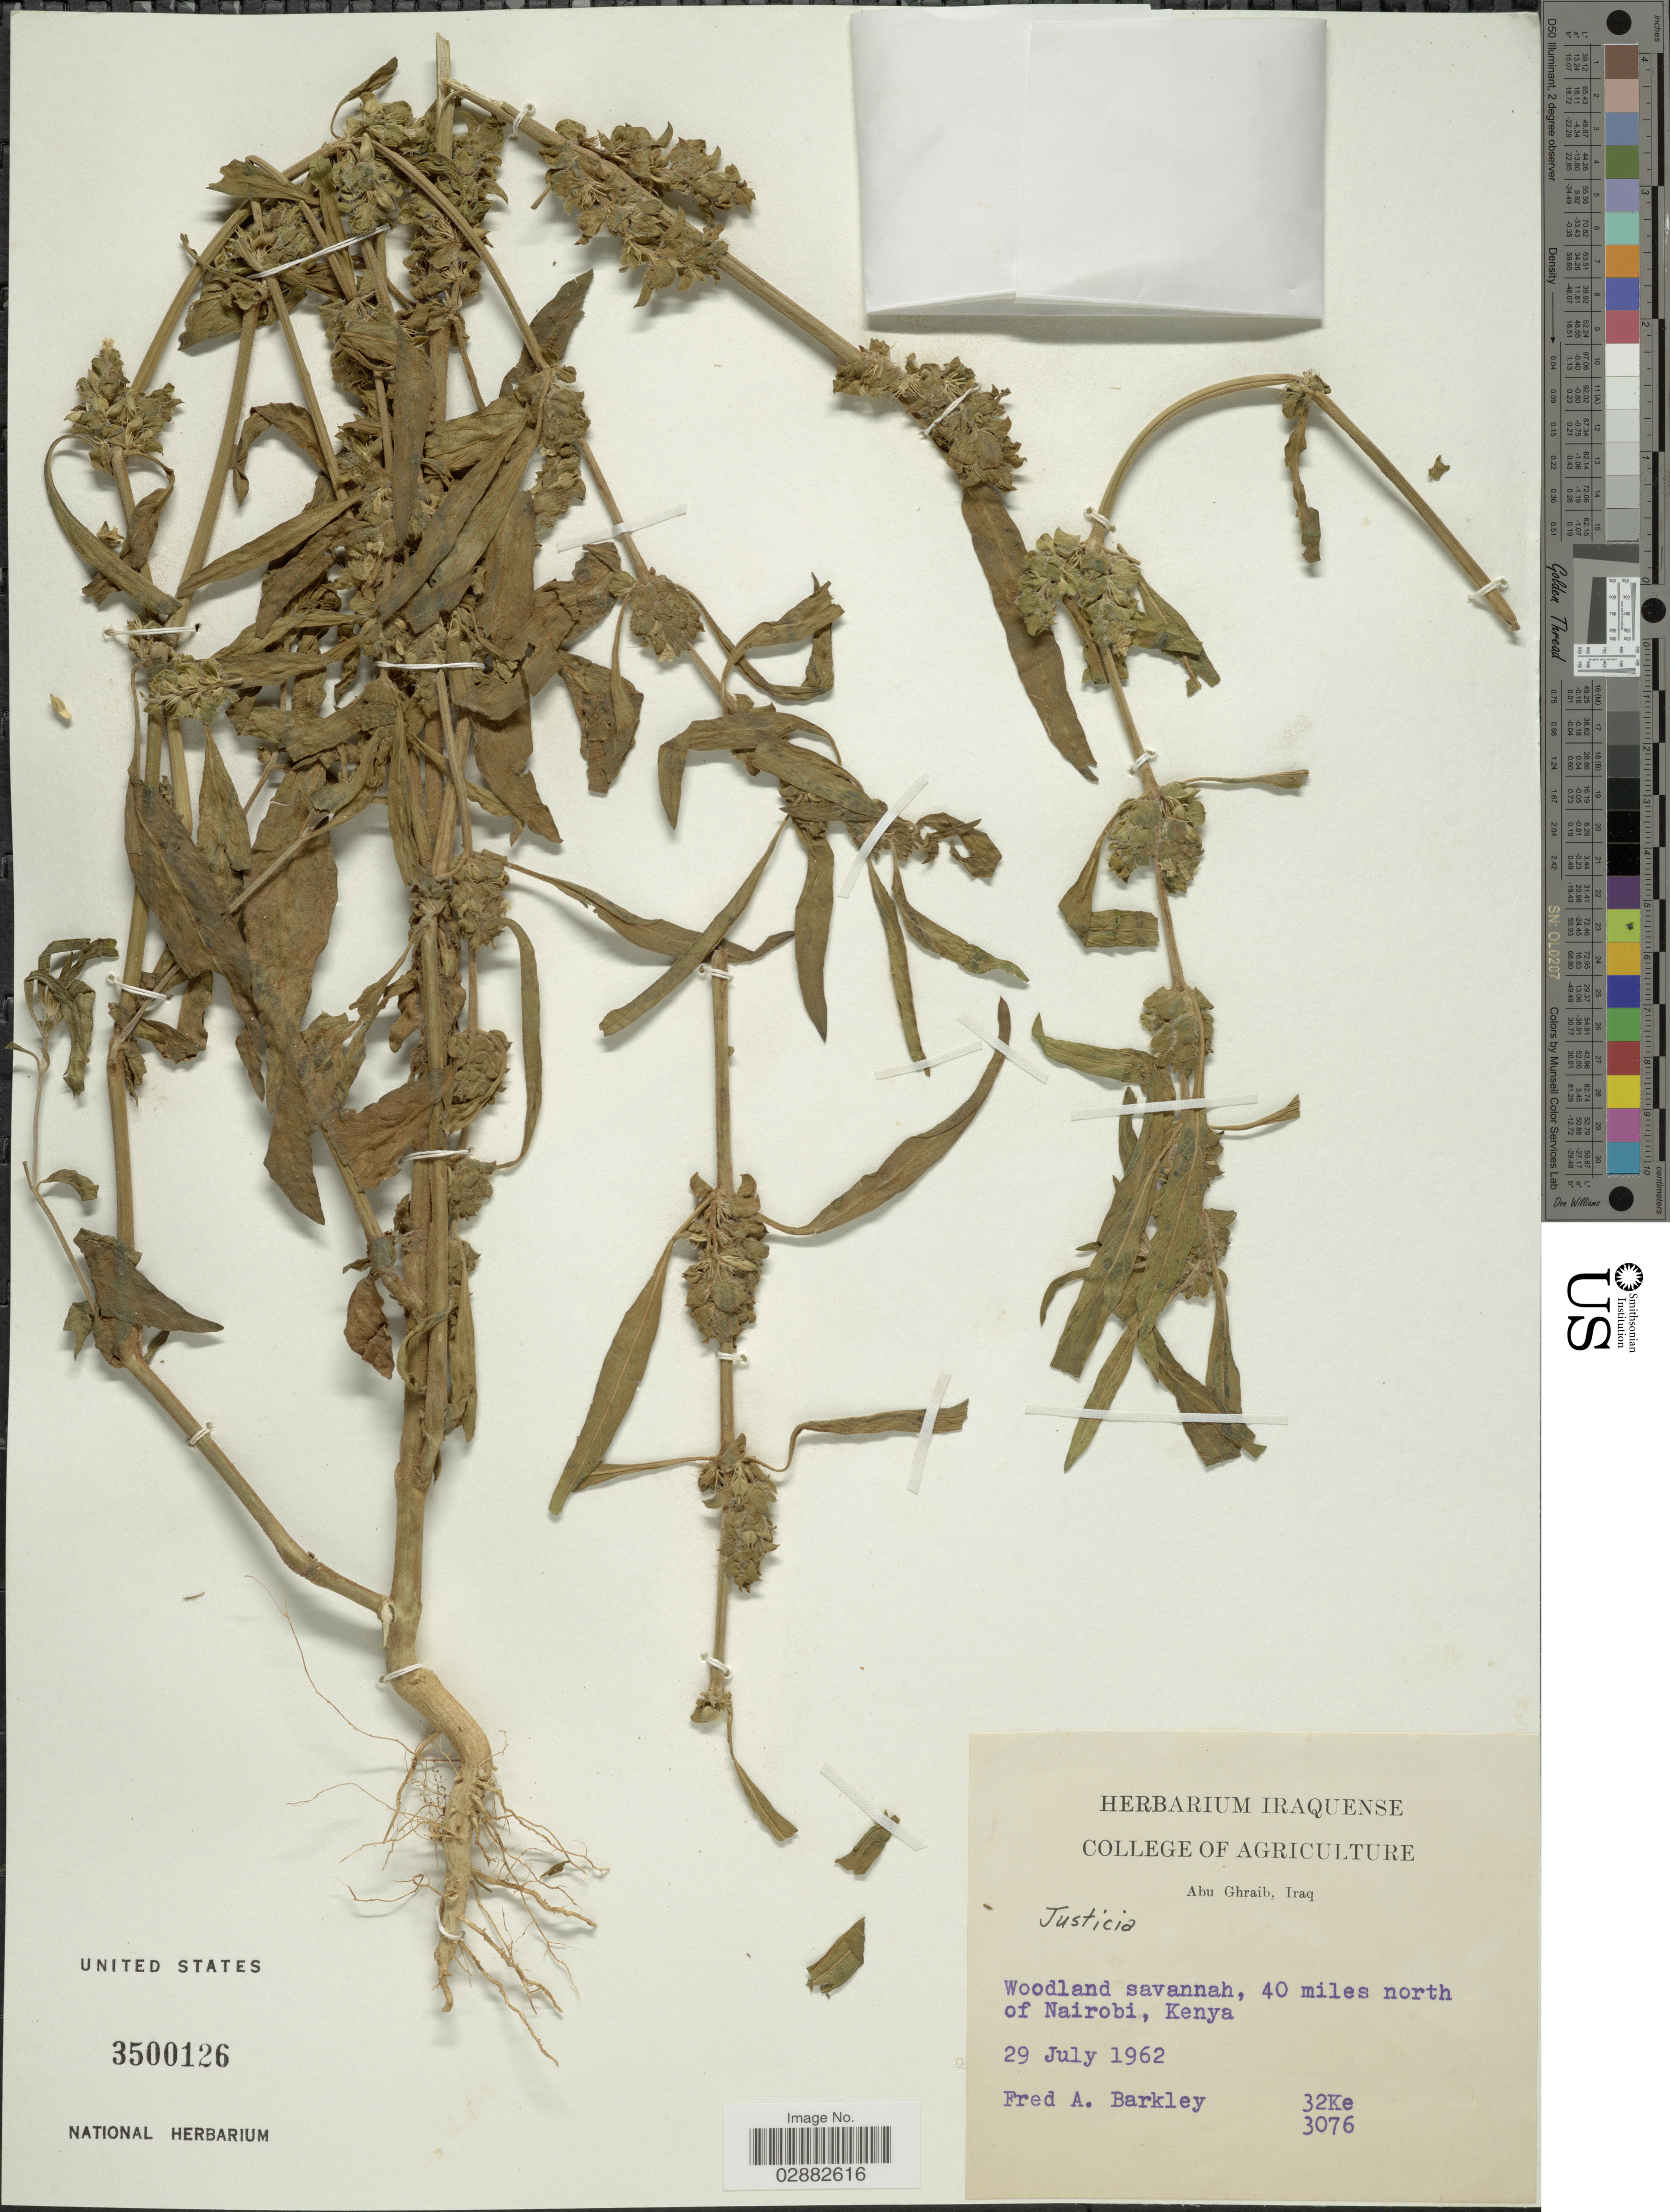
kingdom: Plantae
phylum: Tracheophyta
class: Magnoliopsida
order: Lamiales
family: Acanthaceae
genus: Justicia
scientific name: Justicia sp.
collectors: F. A. Barkley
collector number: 32Ke3076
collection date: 1962-07-29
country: Kenya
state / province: Nairobi Area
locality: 40 miles north of Nairobi, Kenya.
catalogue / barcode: US 3500126